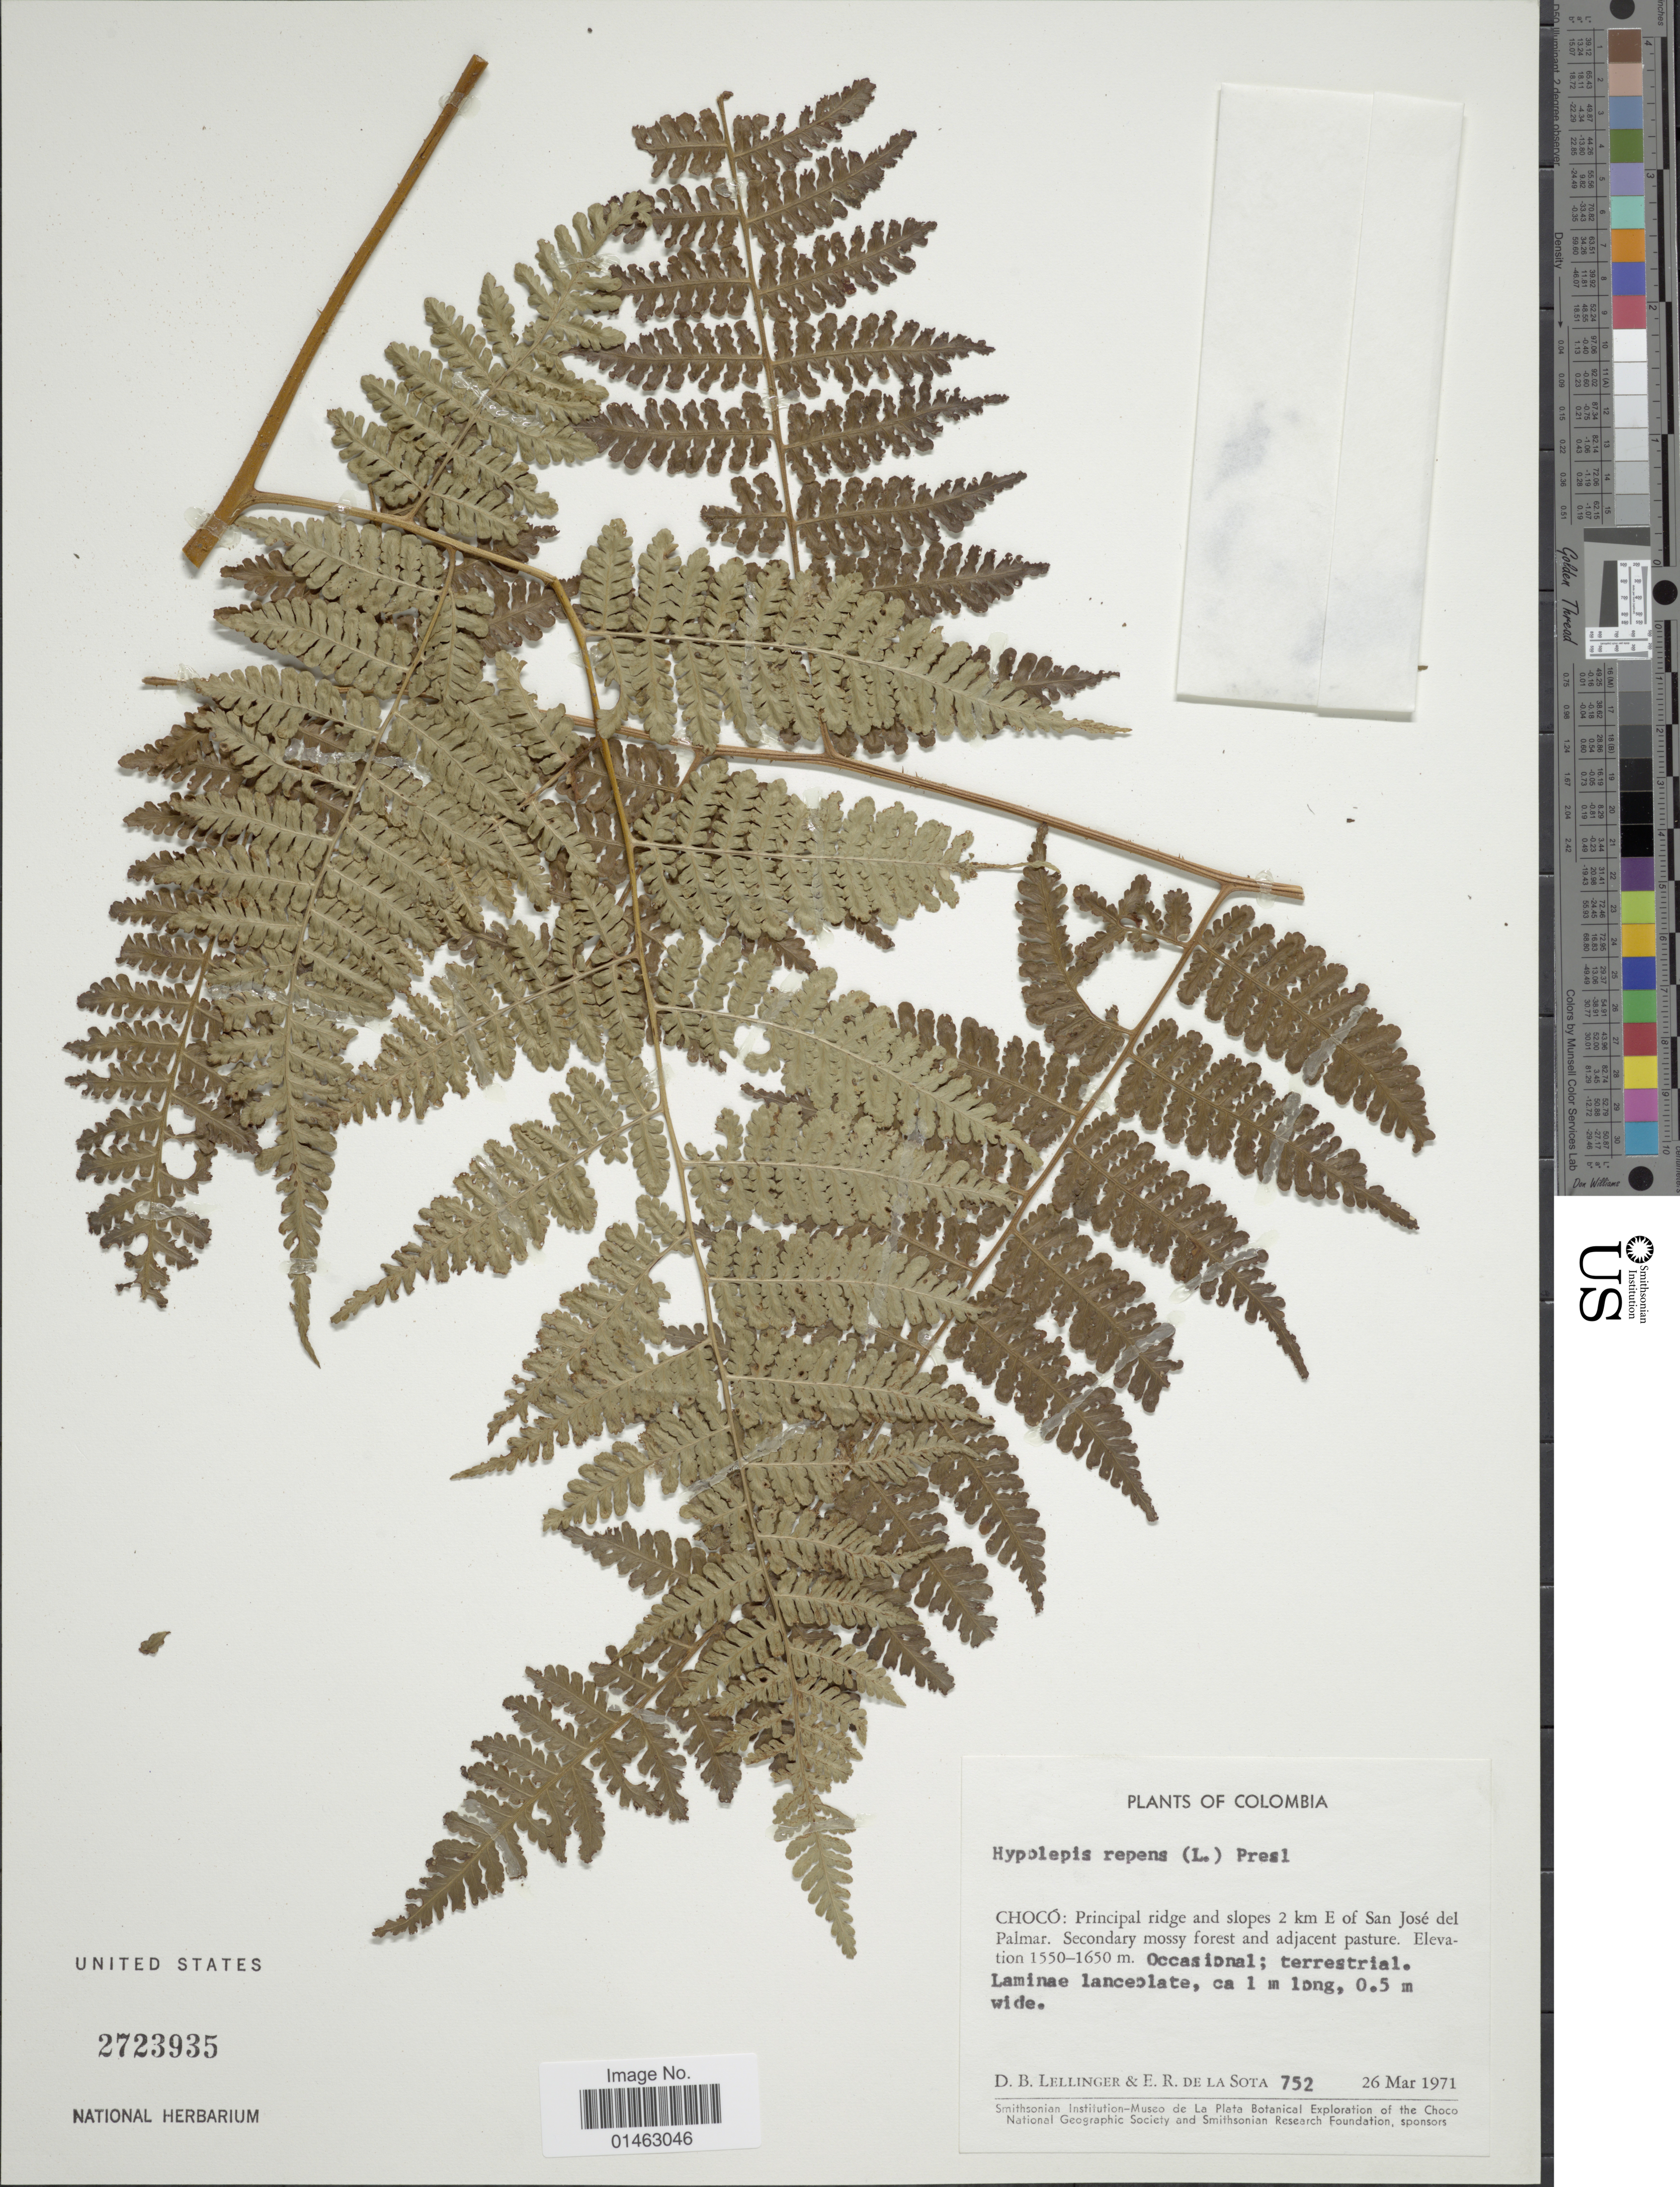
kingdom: Plantae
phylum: Tracheophyta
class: Polypodiopsida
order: Polypodiales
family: Dennstaedtiaceae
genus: Hypolepis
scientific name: Hypolepis repens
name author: (L.) C. Presl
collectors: D. B. Lellinger & E. R. de la Sota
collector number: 752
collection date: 1971-03-26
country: Colombia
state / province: Chocó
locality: Principal ridge and slopes 2 km E of San José del Palmar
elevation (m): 1550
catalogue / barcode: US 2723935